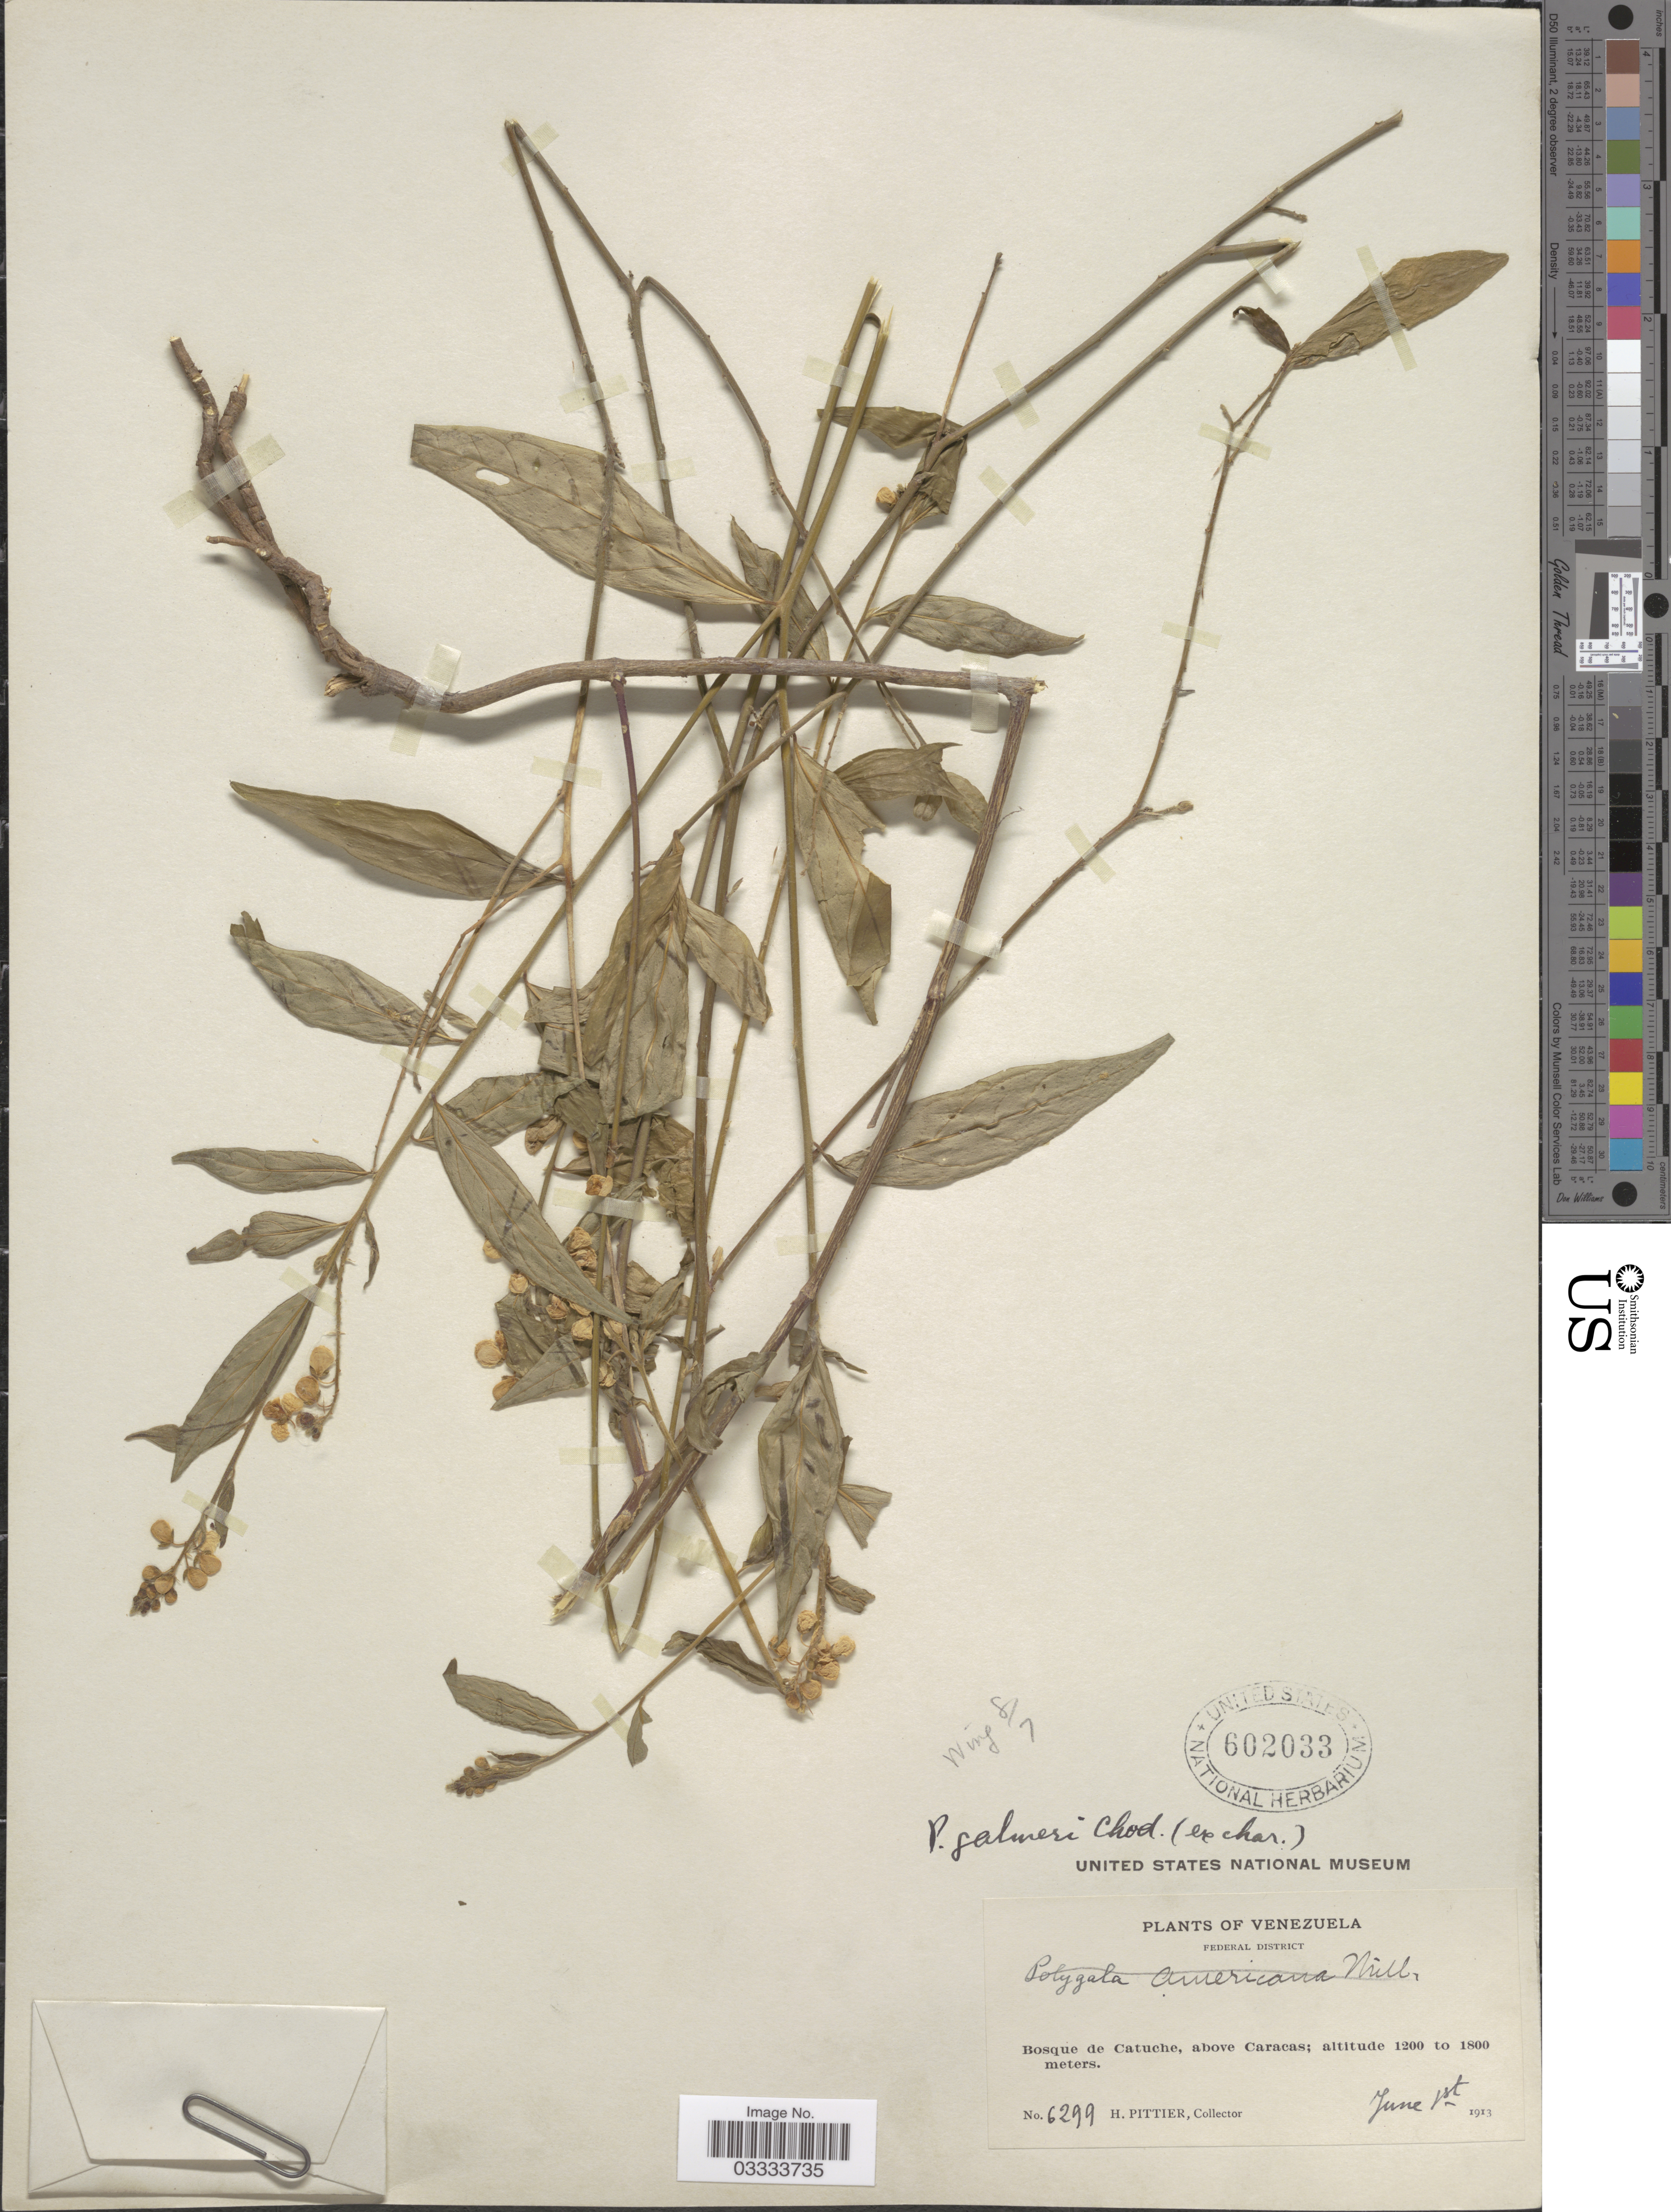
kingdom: Plantae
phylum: Tracheophyta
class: Magnoliopsida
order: Fabales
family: Polygalaceae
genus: Asemeia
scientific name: Asemeia galmeri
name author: (Chodat) J.F.B. Pastore & J.R. Abbott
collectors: H. F. Pittier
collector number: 6299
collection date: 1913-06-01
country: Venezuela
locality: Federal District. Bosque de Catuche, above Caracas.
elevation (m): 1200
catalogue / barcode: US 602033